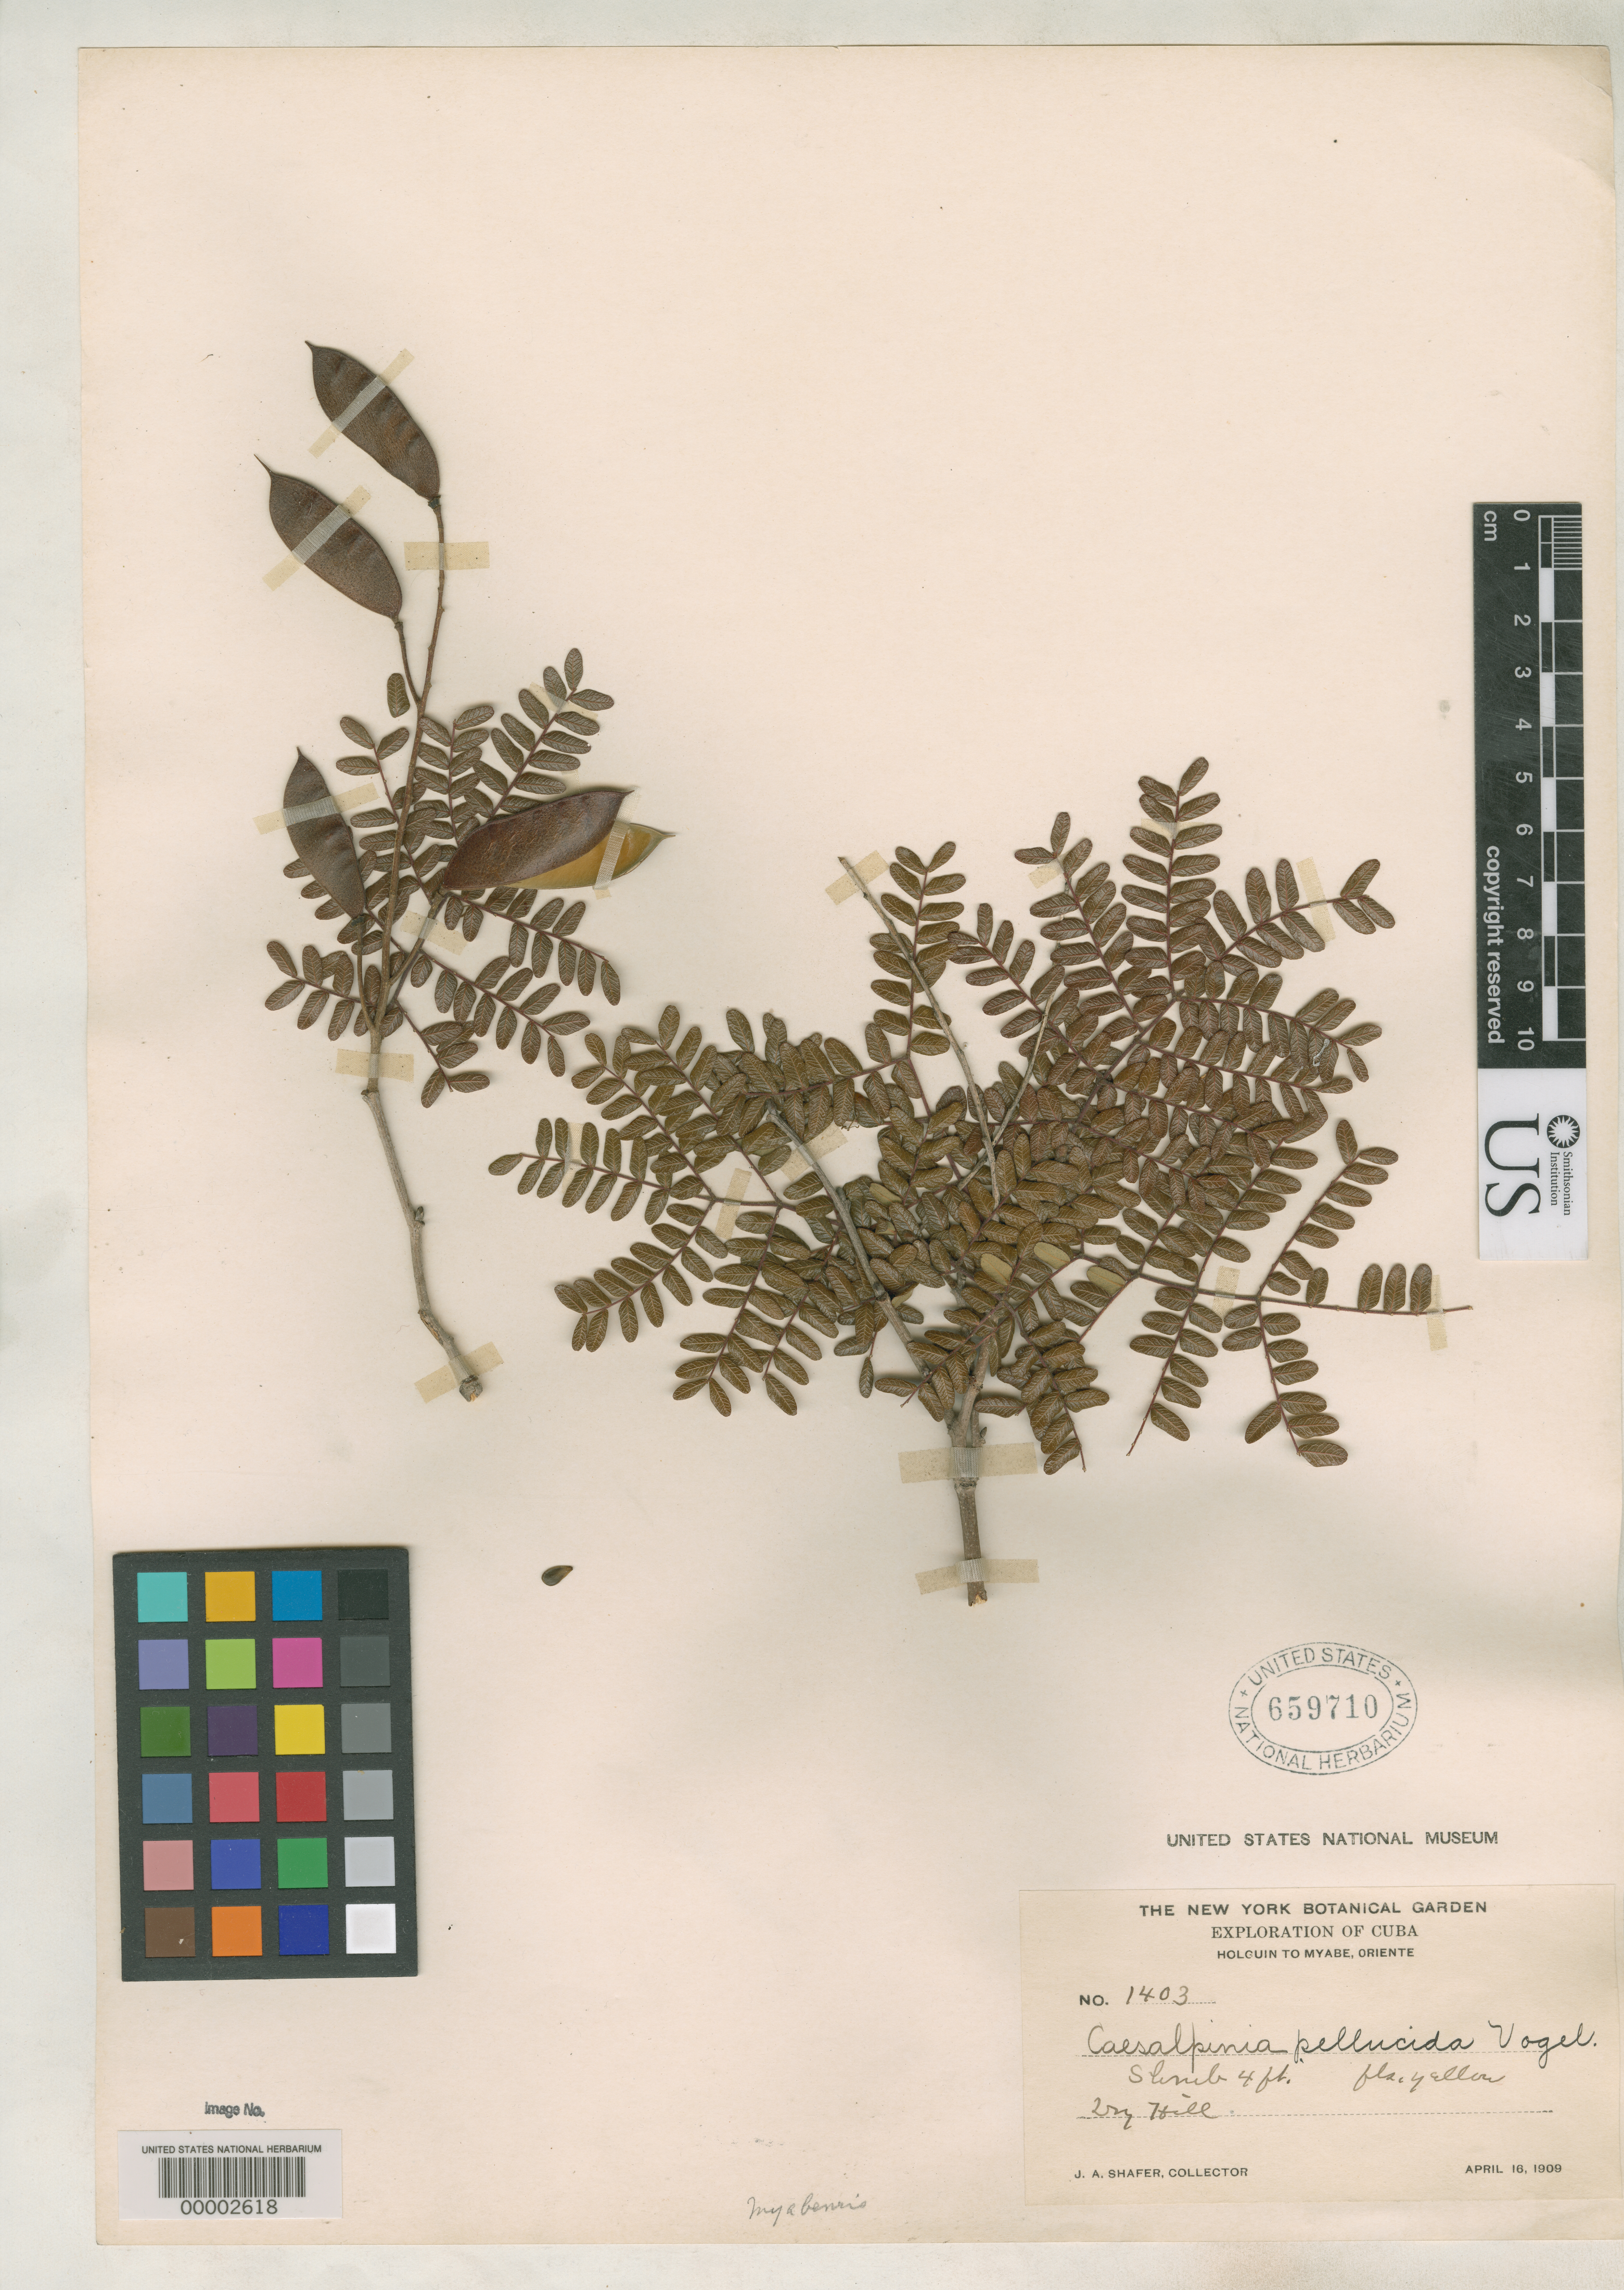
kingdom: Plantae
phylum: Tracheophyta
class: Magnoliopsida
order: Fabales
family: Fabaceae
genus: Caesalpinia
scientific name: Caesalpinia myabensis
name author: Britton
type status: Isotype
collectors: J. A. Shafer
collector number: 1403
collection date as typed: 16 Apr 1909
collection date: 1909-04-16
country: Cuba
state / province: Oriente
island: Greater Antilles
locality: Holguin to Myabe.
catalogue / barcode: US 659710